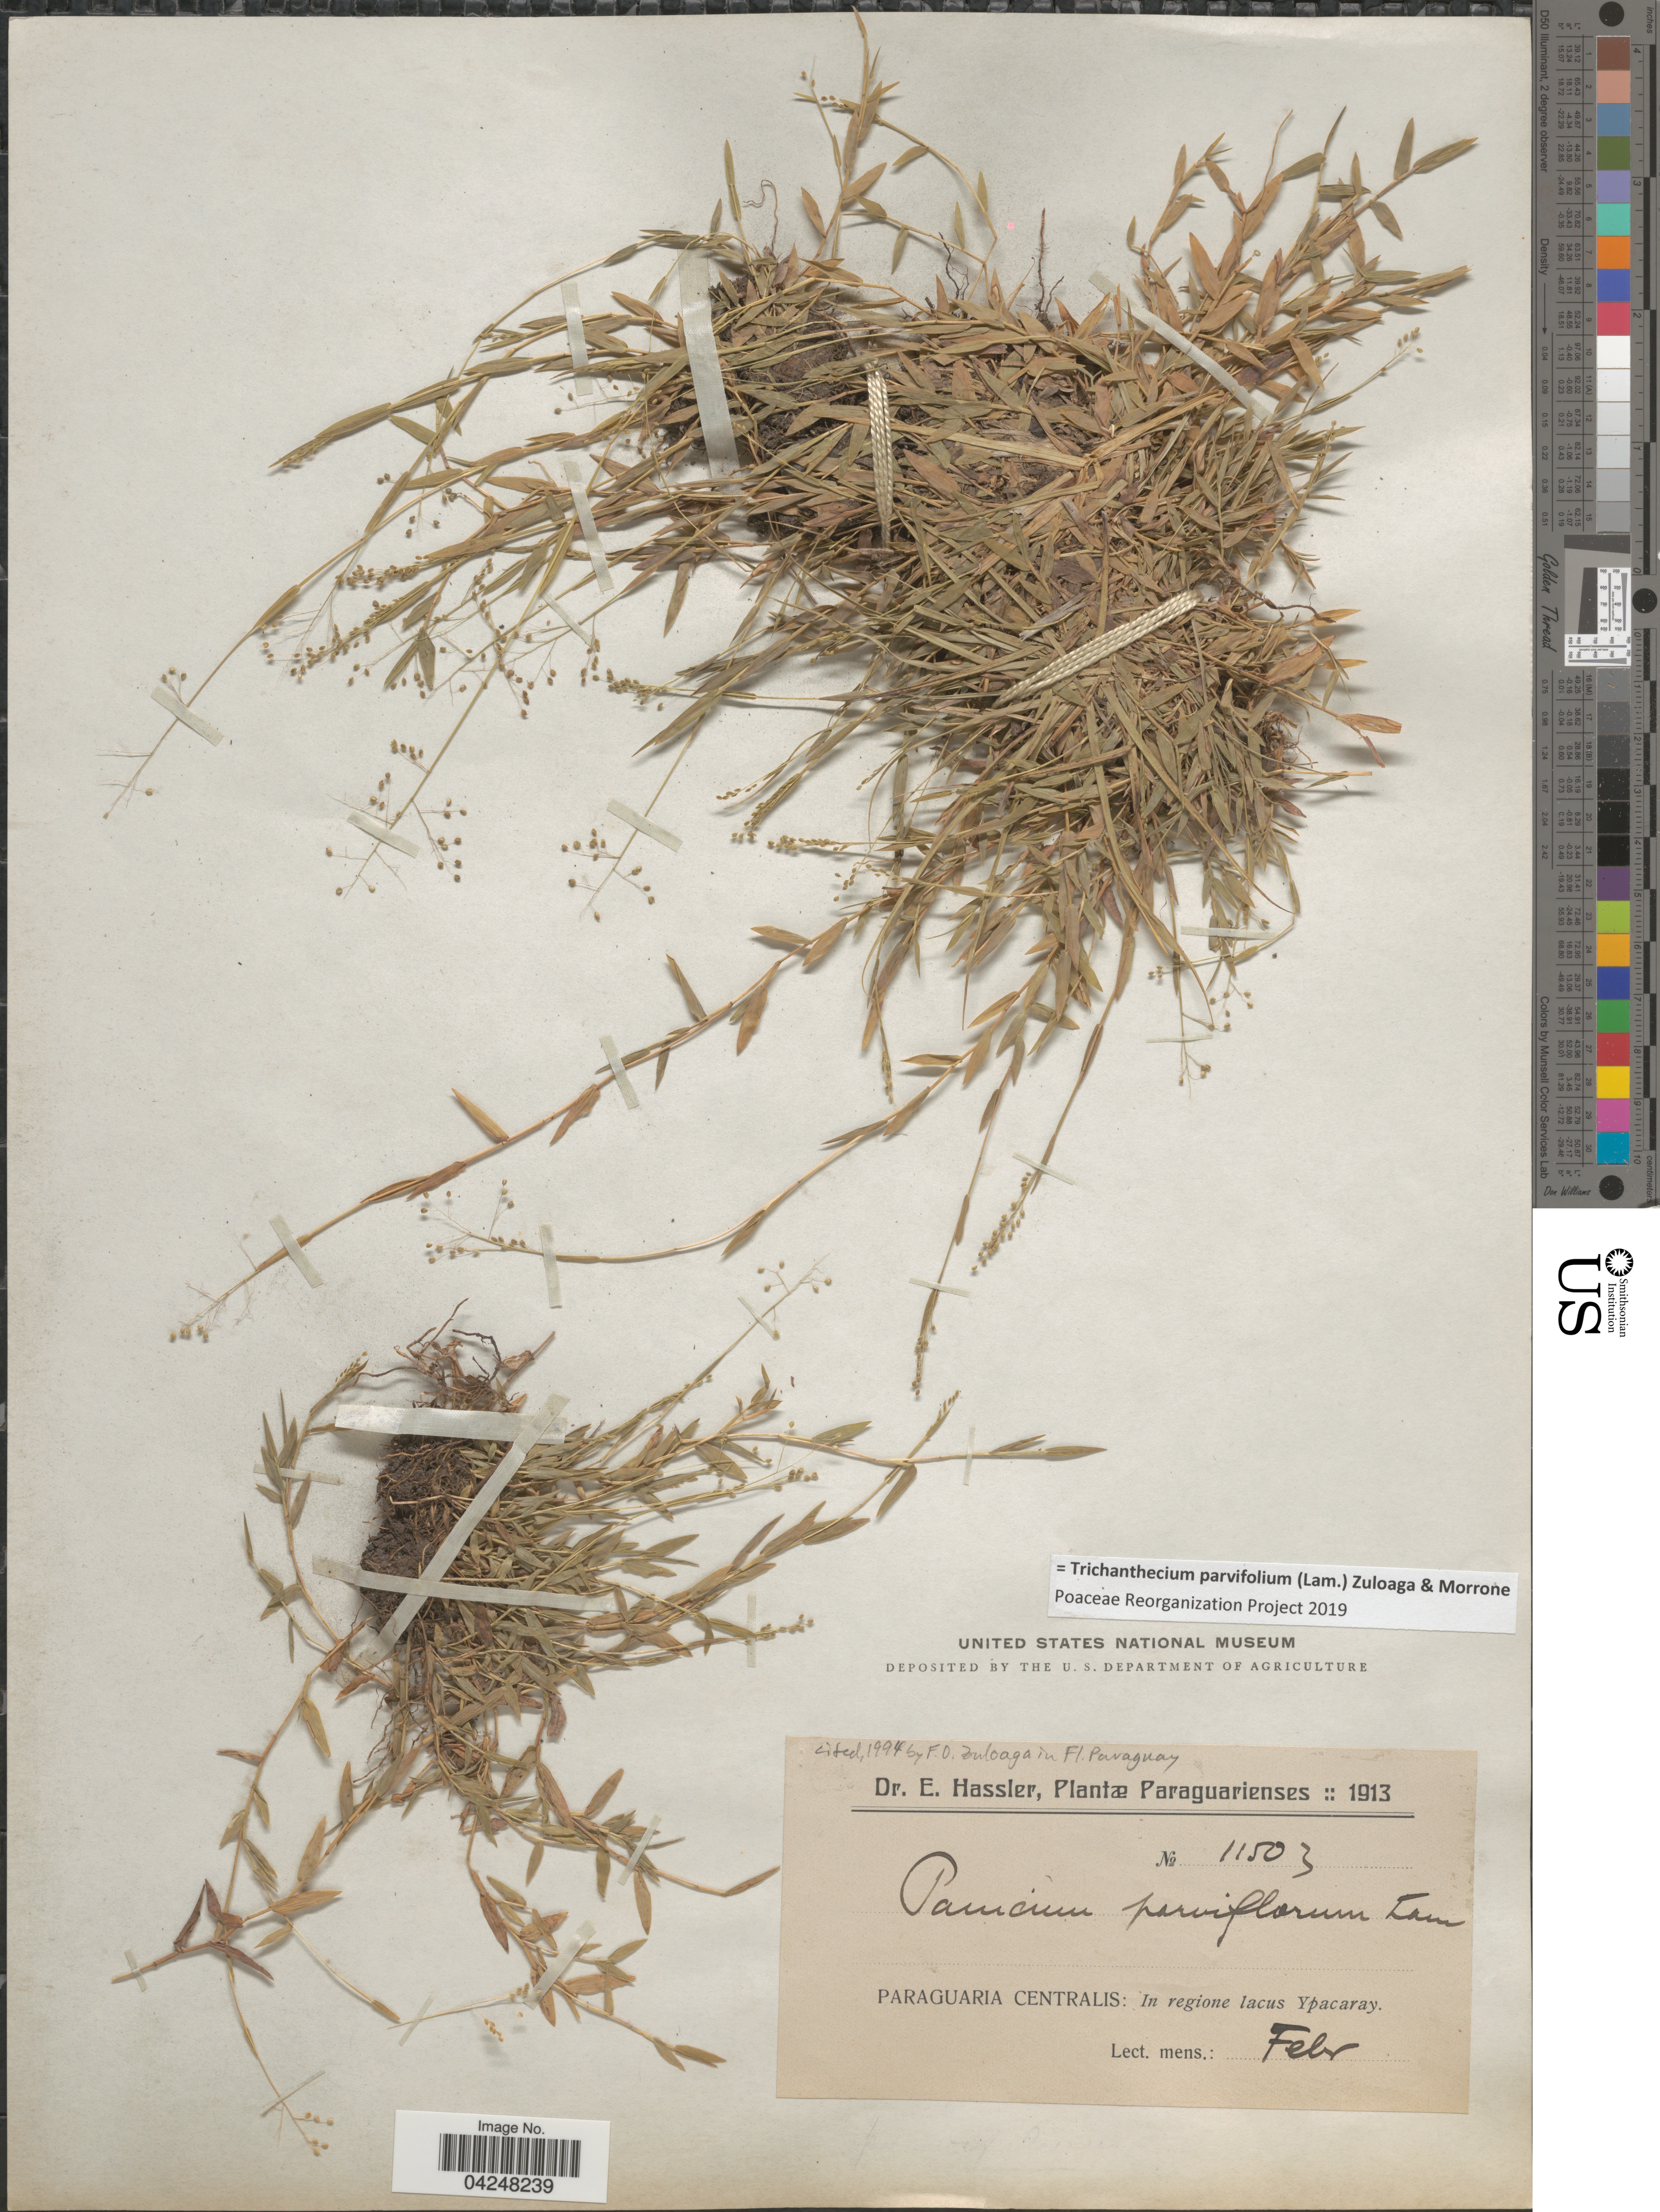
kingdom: Plantae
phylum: Tracheophyta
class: Liliopsida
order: Poales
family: Poaceae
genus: Trichanthecium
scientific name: Trichanthecium parvifolium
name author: (Lam.) Zuloaga & Morrone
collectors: E. Hassler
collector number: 11503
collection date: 1913-02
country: Paraguay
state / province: Central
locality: Paraguaria Centralis: In regione lacus Ypacaray.